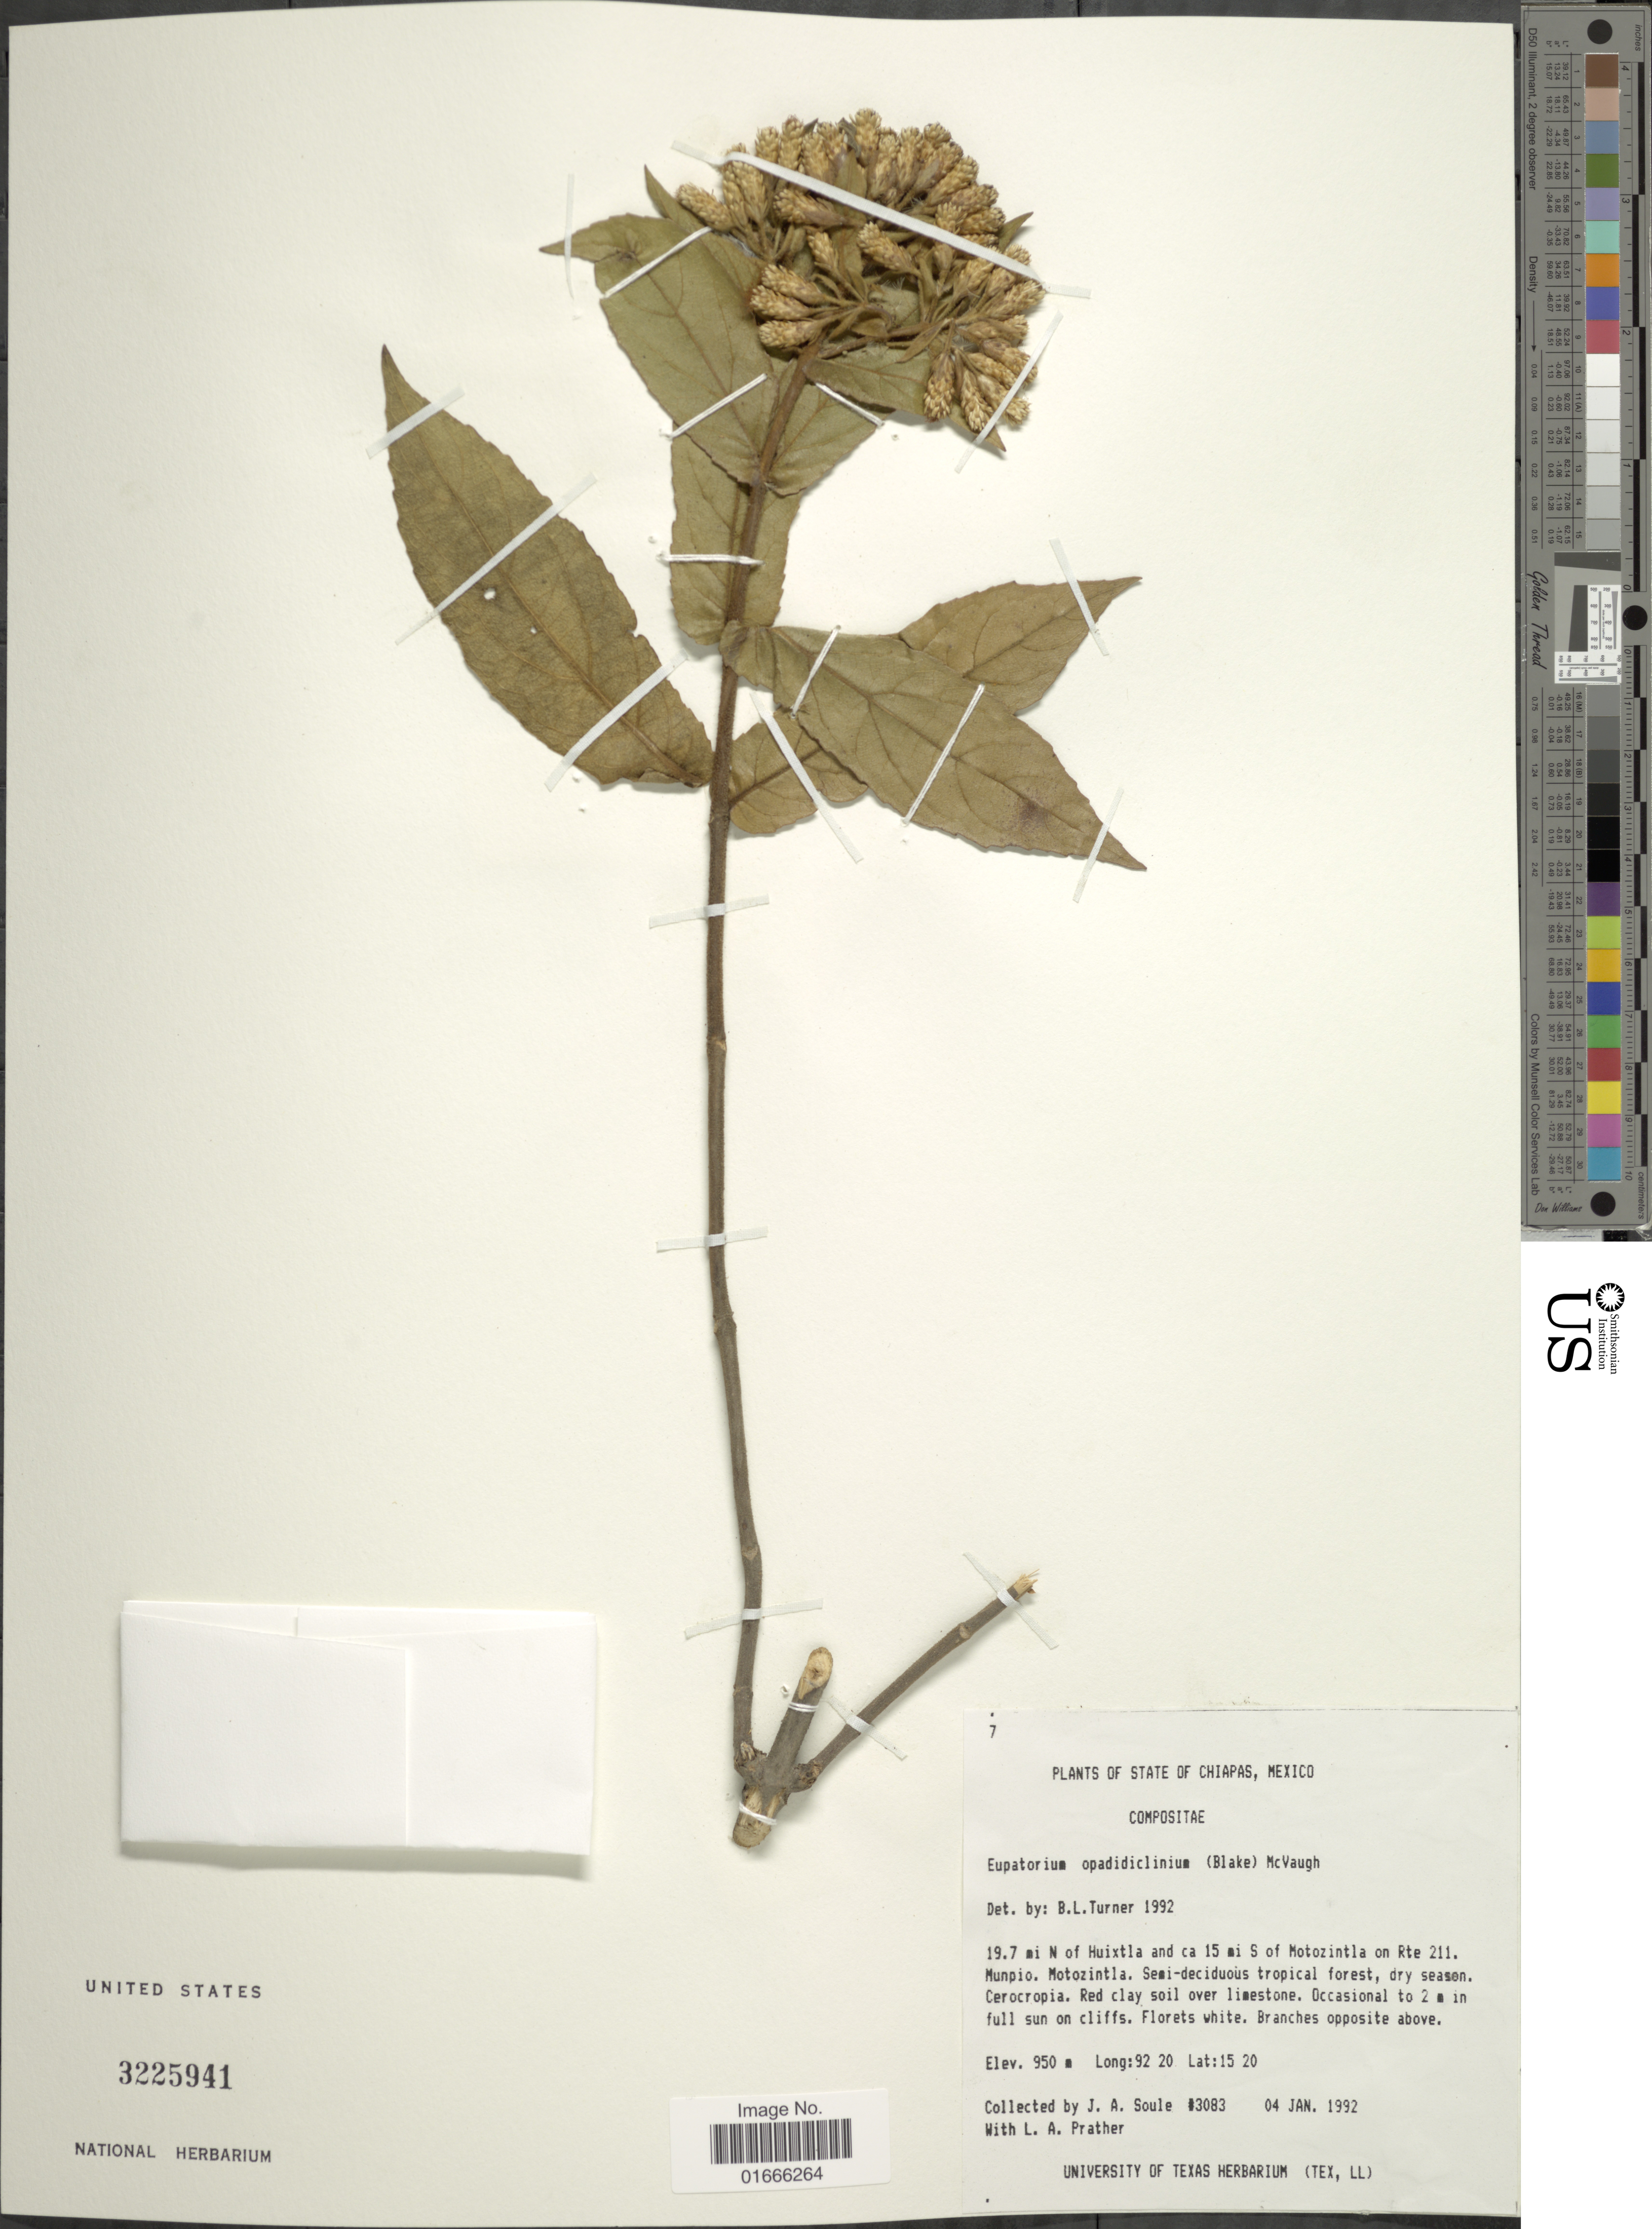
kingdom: Plantae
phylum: Tracheophyta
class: Magnoliopsida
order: Asterales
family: Asteraceae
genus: Chromolaena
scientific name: Chromolaena opadoclinia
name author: (Blake) R.M. King & H. Rob.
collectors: J. Soule & L. A. Prather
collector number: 3083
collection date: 1992-01-04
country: Mexico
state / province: Chiapas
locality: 19.7 mi N of Huixtla and ca 15 mi S of Motozintla on Rte 211. Munpio Motozintla.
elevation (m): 950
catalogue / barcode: US 3225941